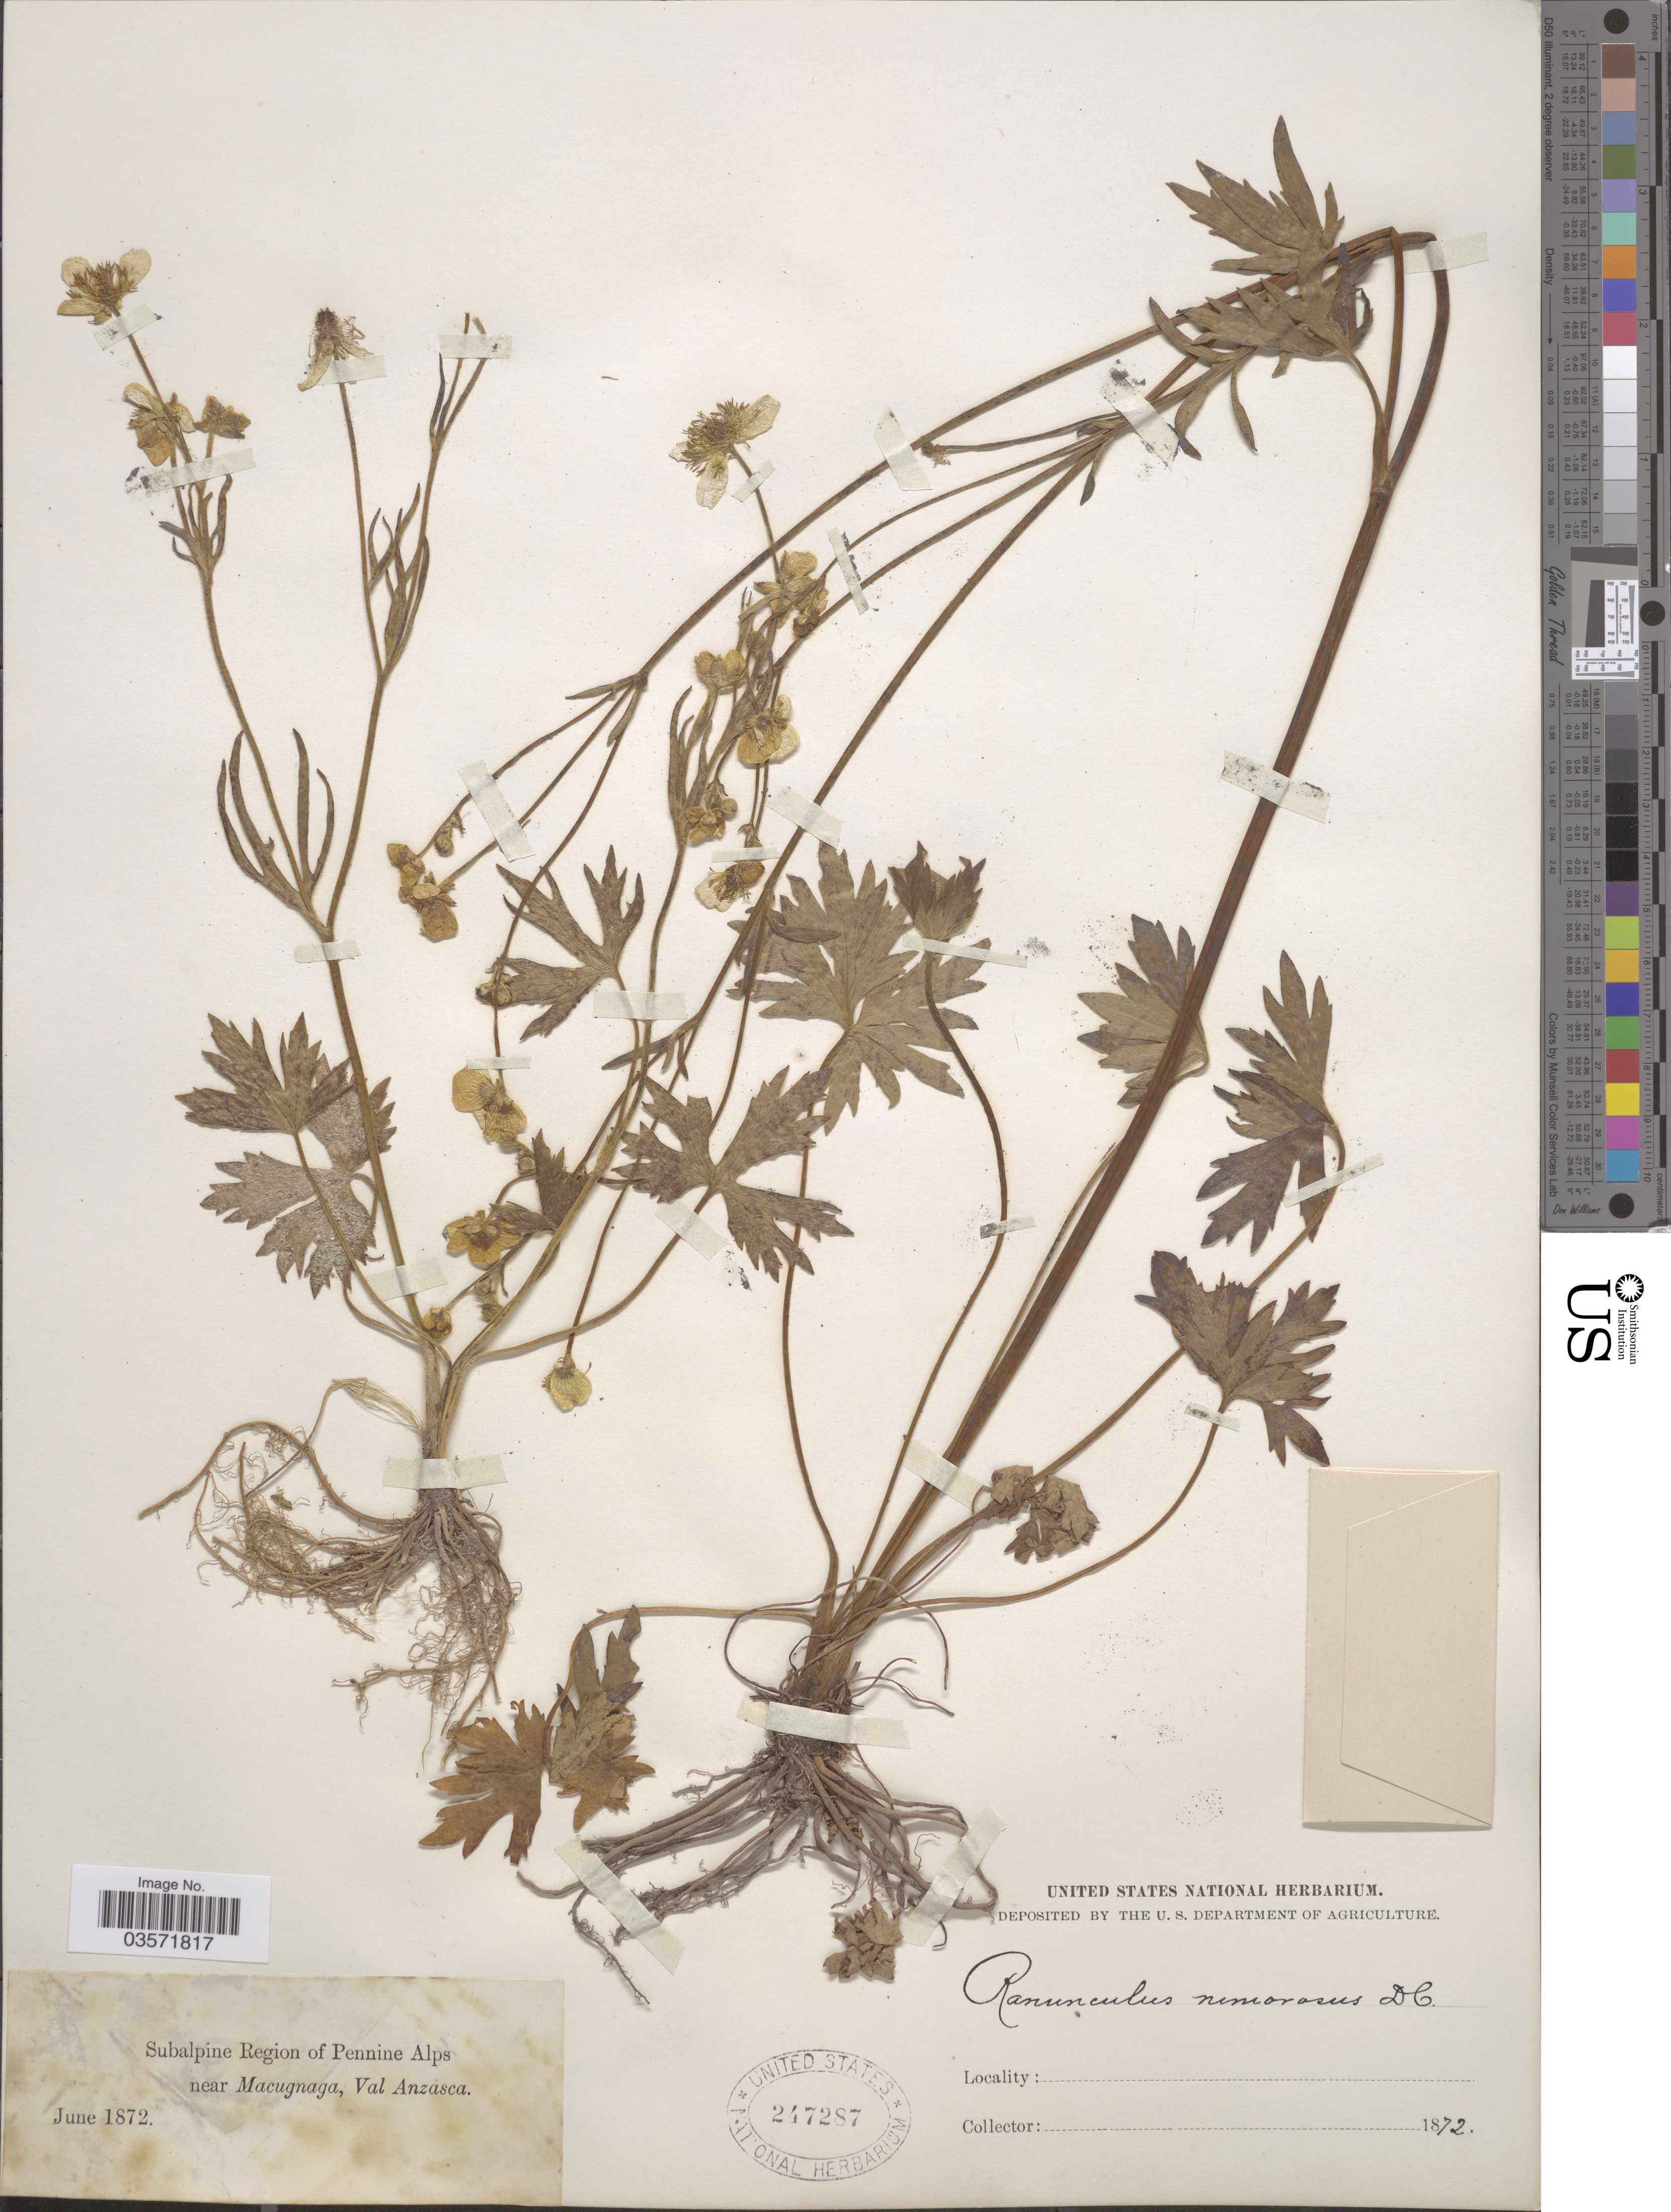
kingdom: Plantae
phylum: Tracheophyta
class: Magnoliopsida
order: Ranunculales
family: Ranunculaceae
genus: Ranunculus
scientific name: Ranunculus nemorosus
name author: DC.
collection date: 1872-06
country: Italy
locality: Subalpine Region of Pennine Alps near Macugnaga, Val Anzasca.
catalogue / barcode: US 247287